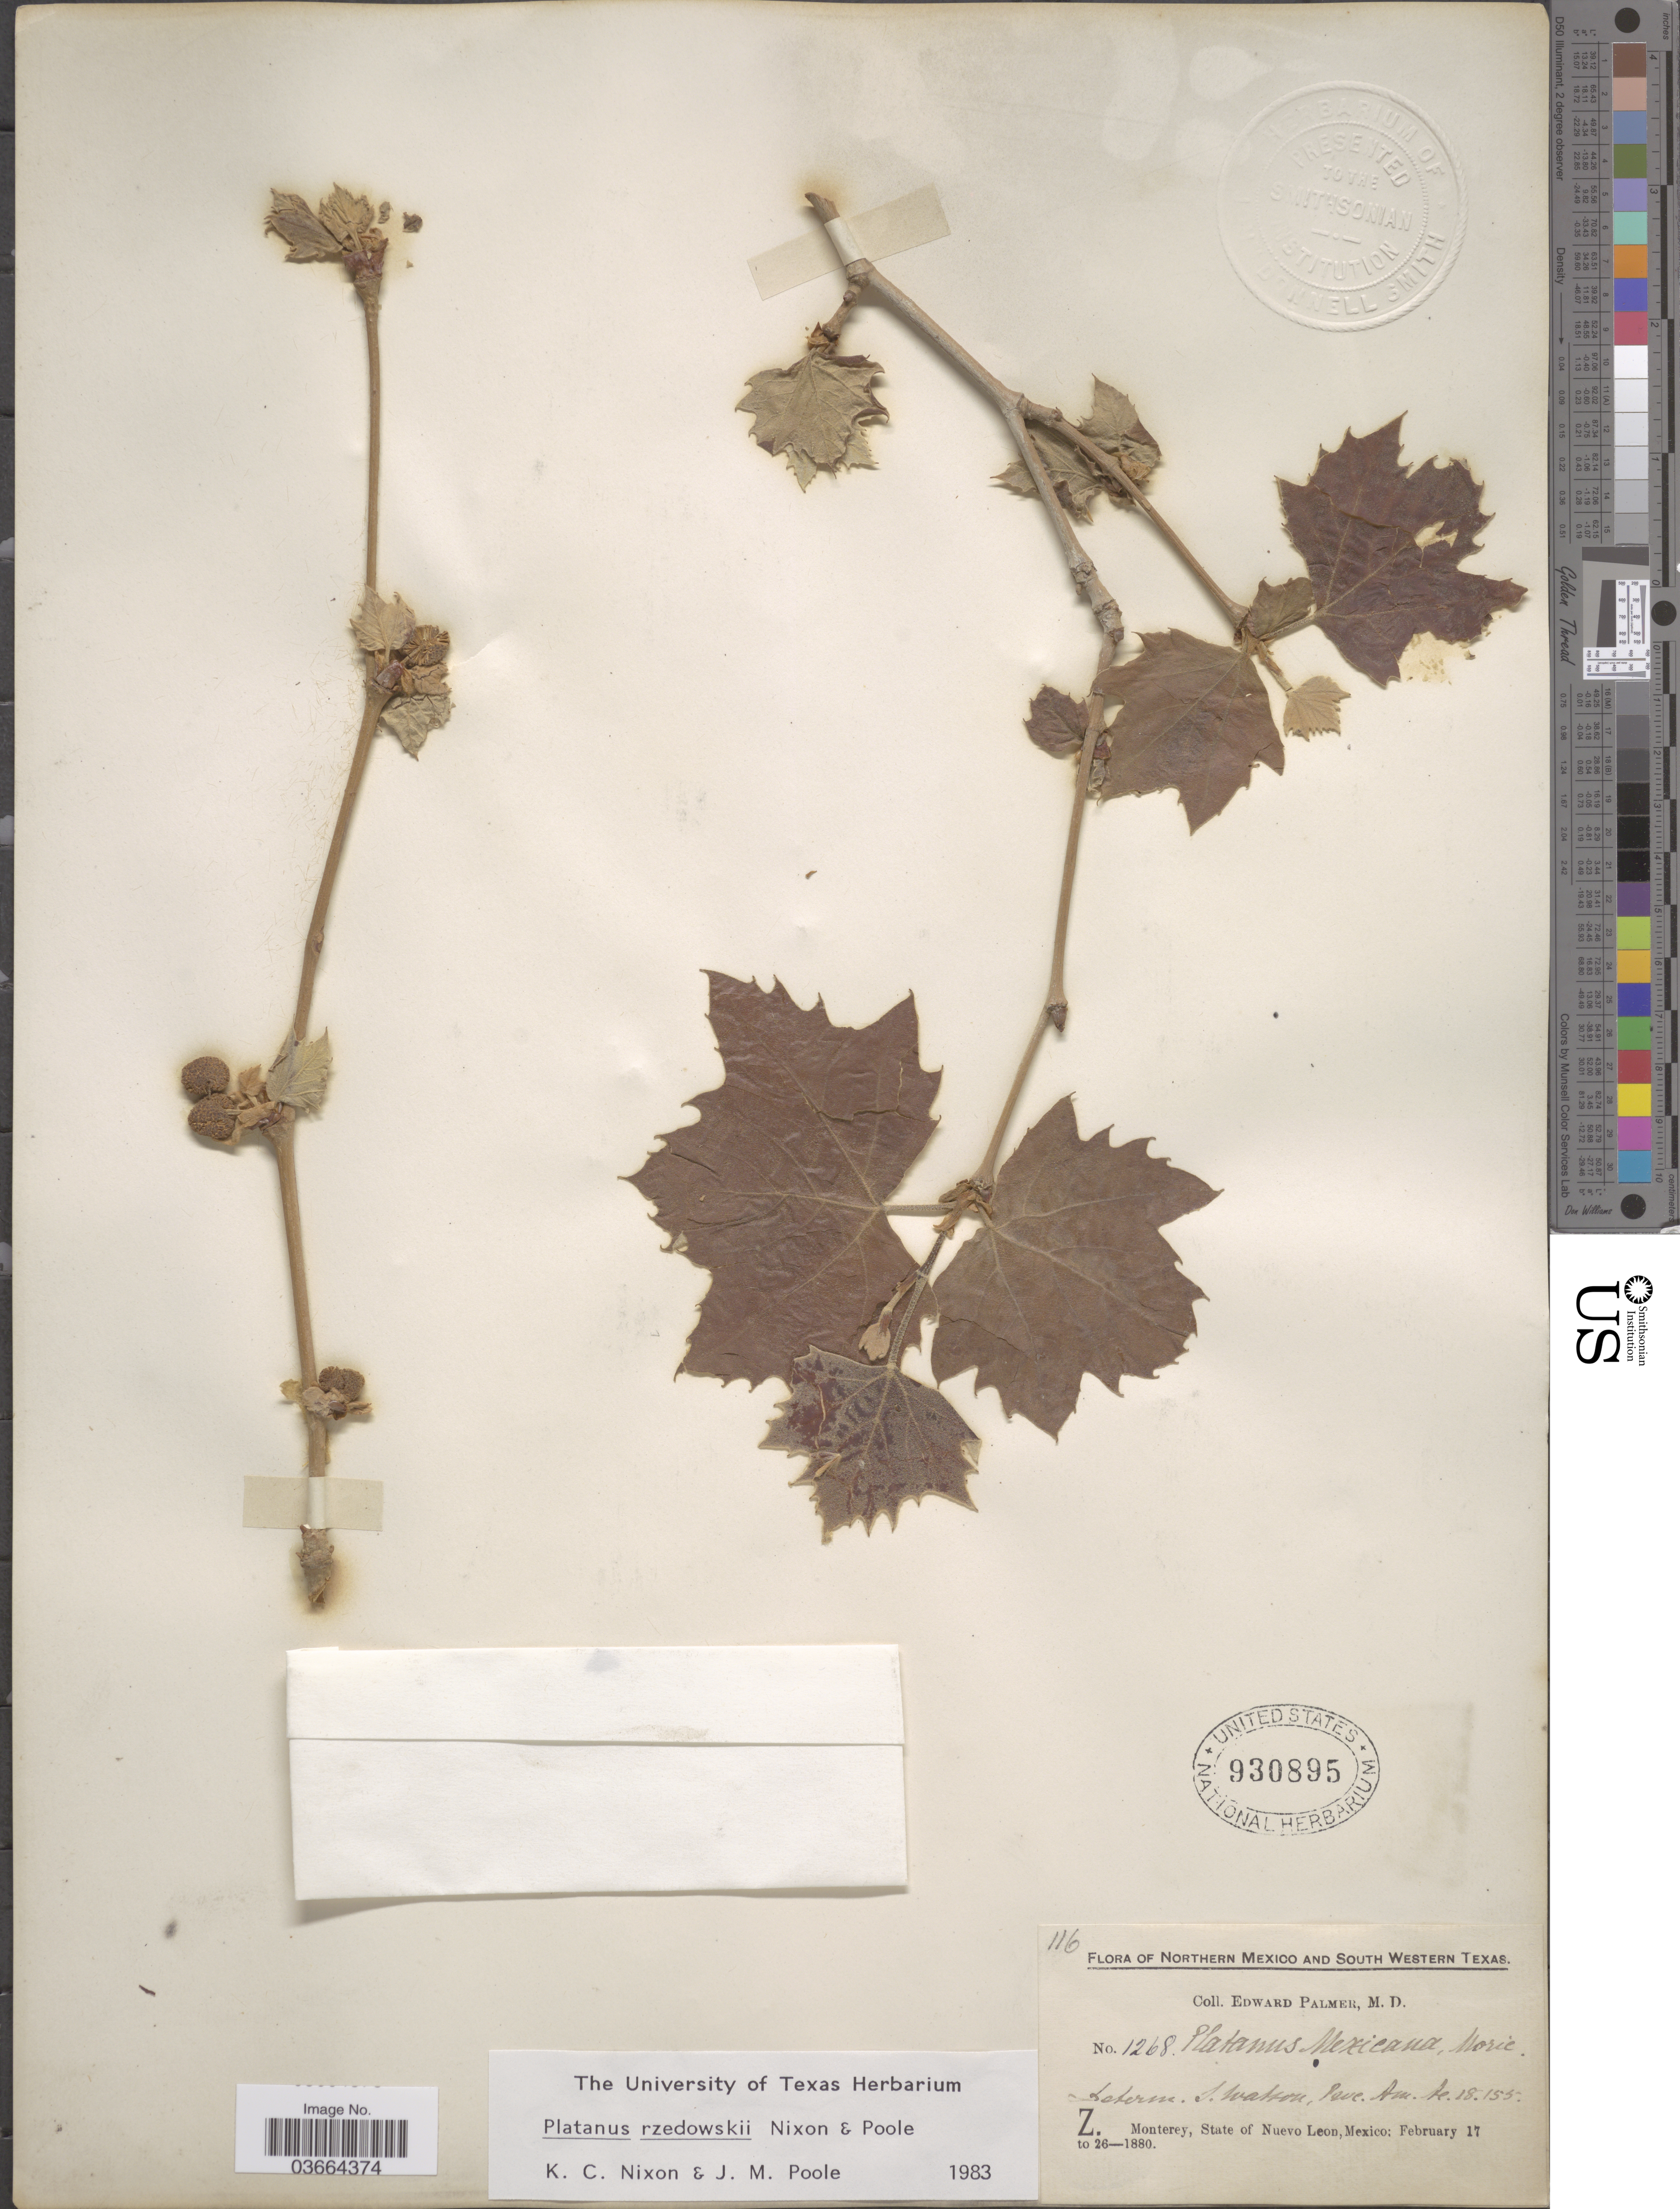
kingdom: Plantae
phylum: Tracheophyta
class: Magnoliopsida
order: Proteales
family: Platanaceae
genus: Platanus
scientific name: Platanus rzedowskii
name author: Nixon & J.M. Poole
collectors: E. Palmer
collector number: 1268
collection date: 1880-02-17/1880-02-26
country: Mexico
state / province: Nuevo León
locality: Northern Mexico. Z. Monterey.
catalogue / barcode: US 930895